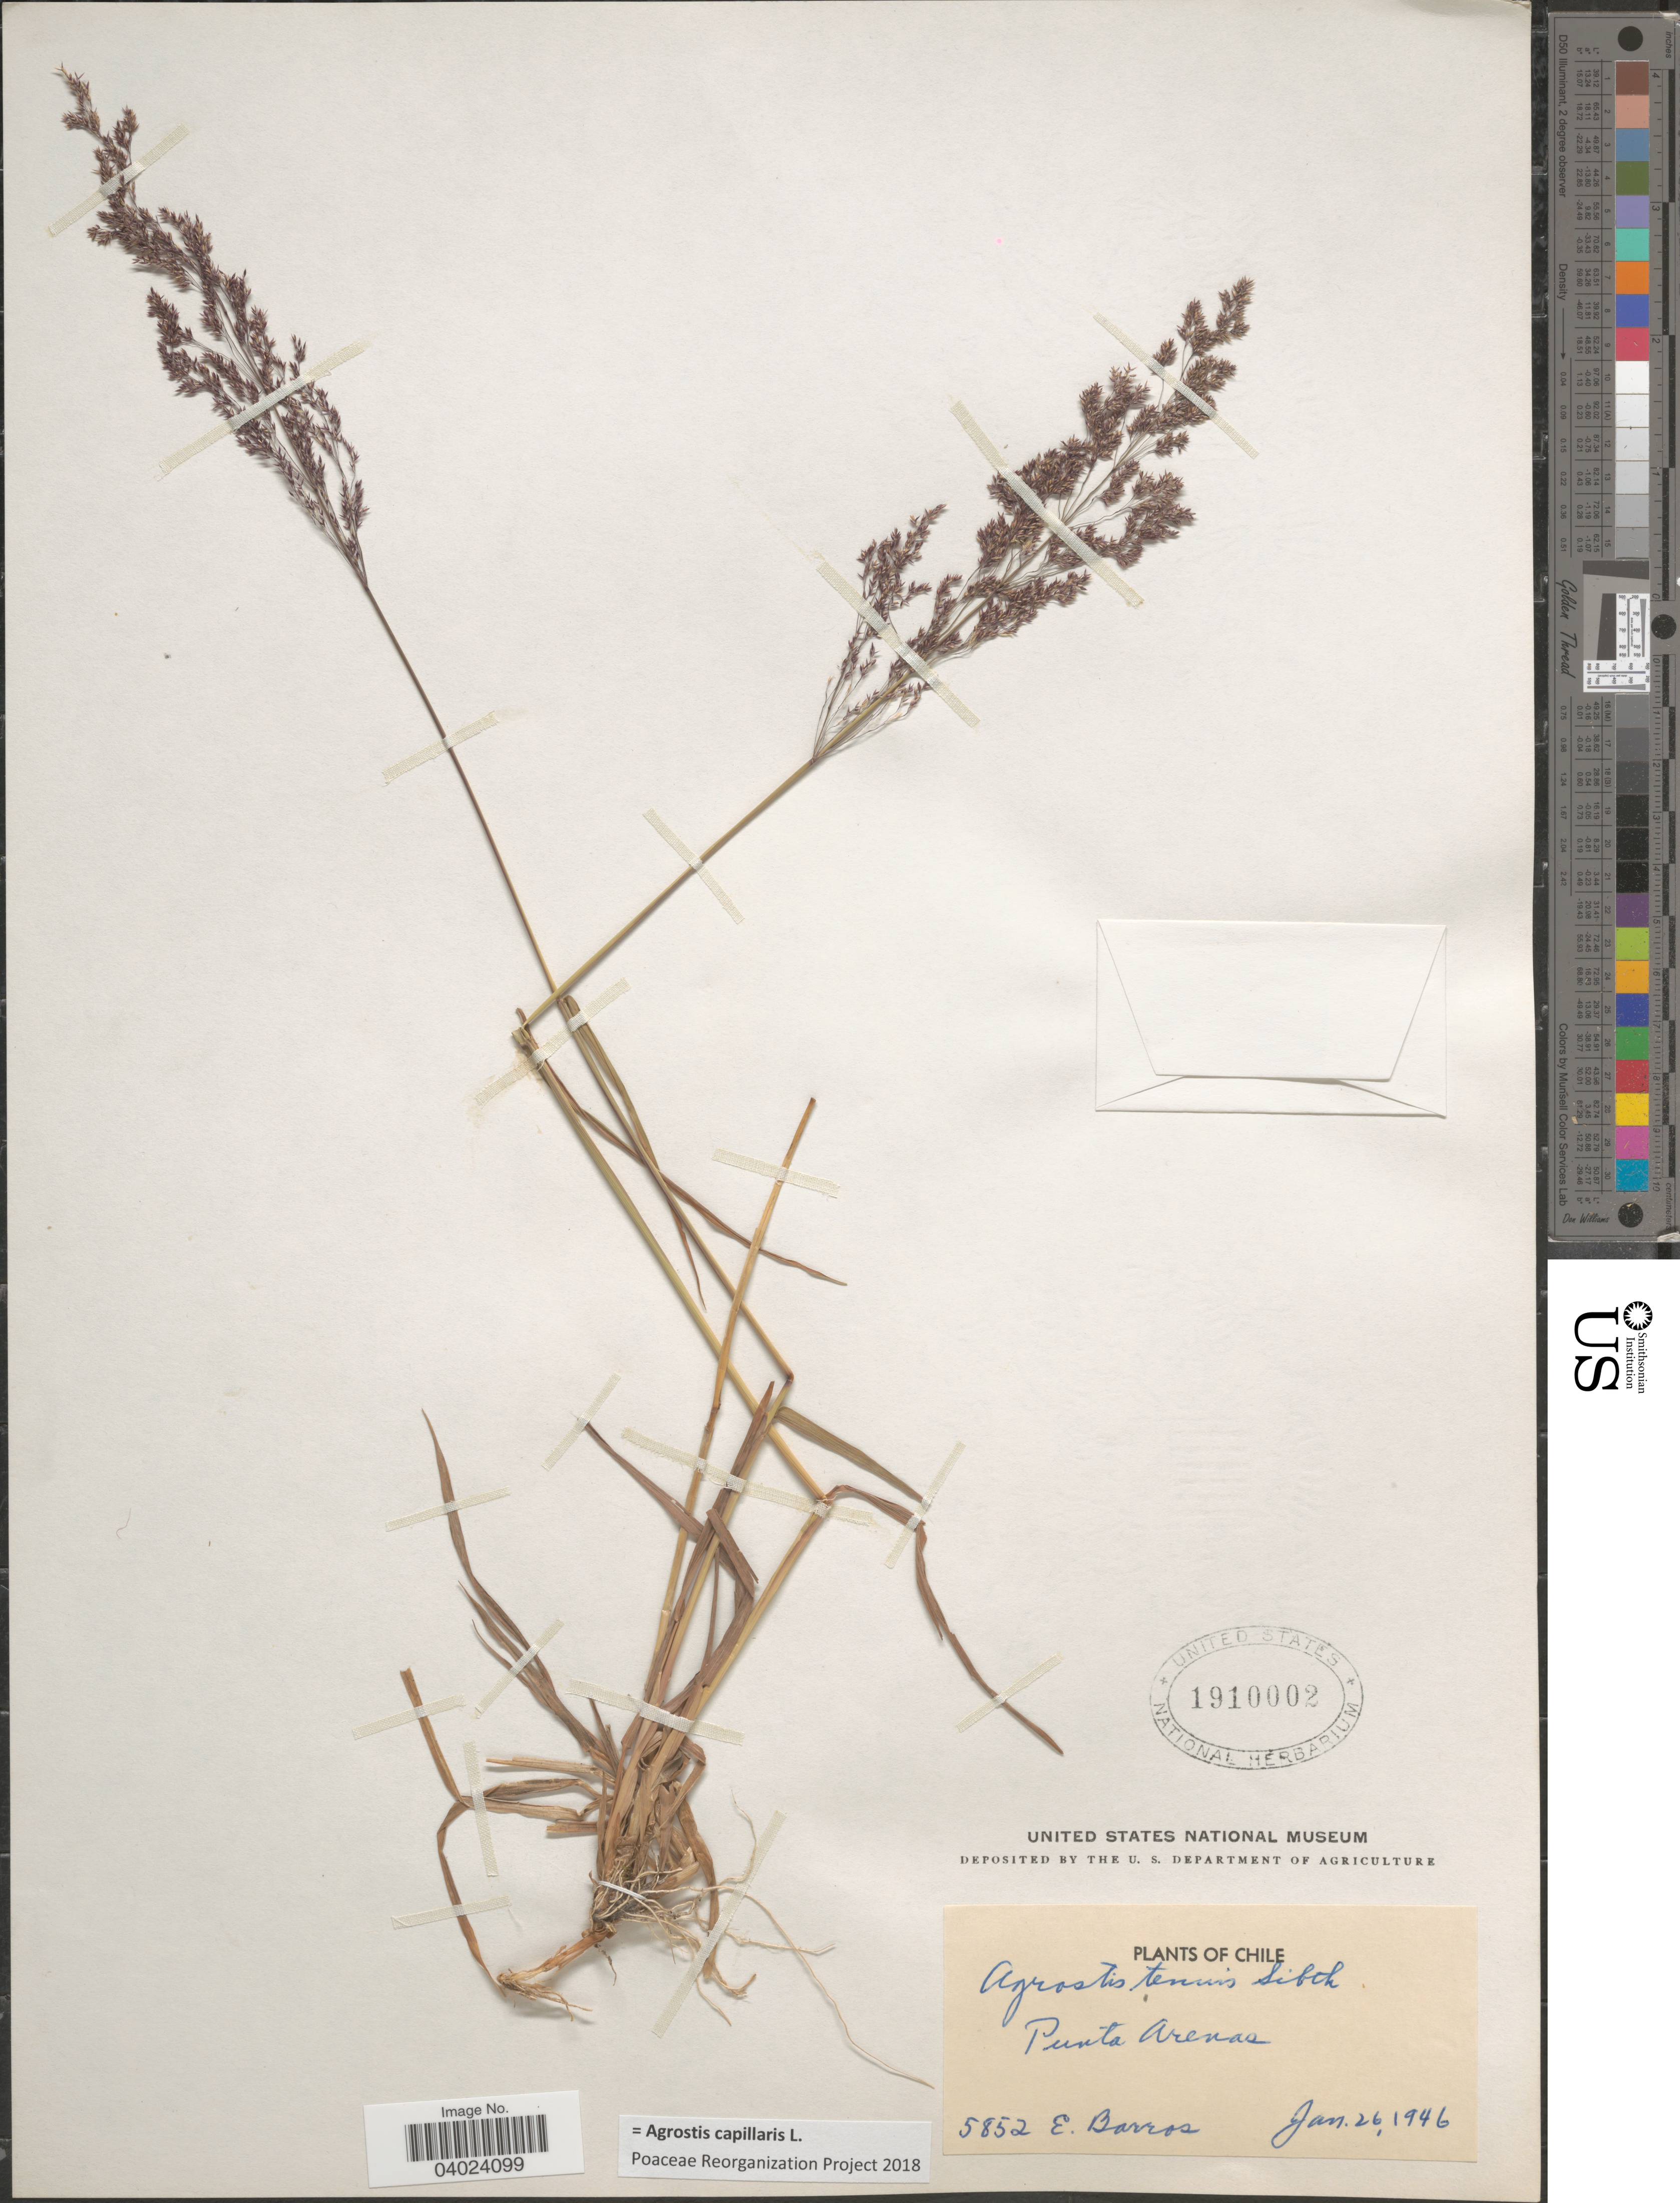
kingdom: Plantae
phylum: Tracheophyta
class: Liliopsida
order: Poales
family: Poaceae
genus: Agrostis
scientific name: Agrostis capillaris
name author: L.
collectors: E. Barros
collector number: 5852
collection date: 1946-01-26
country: Chile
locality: Punta Arenas.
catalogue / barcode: US 1910002